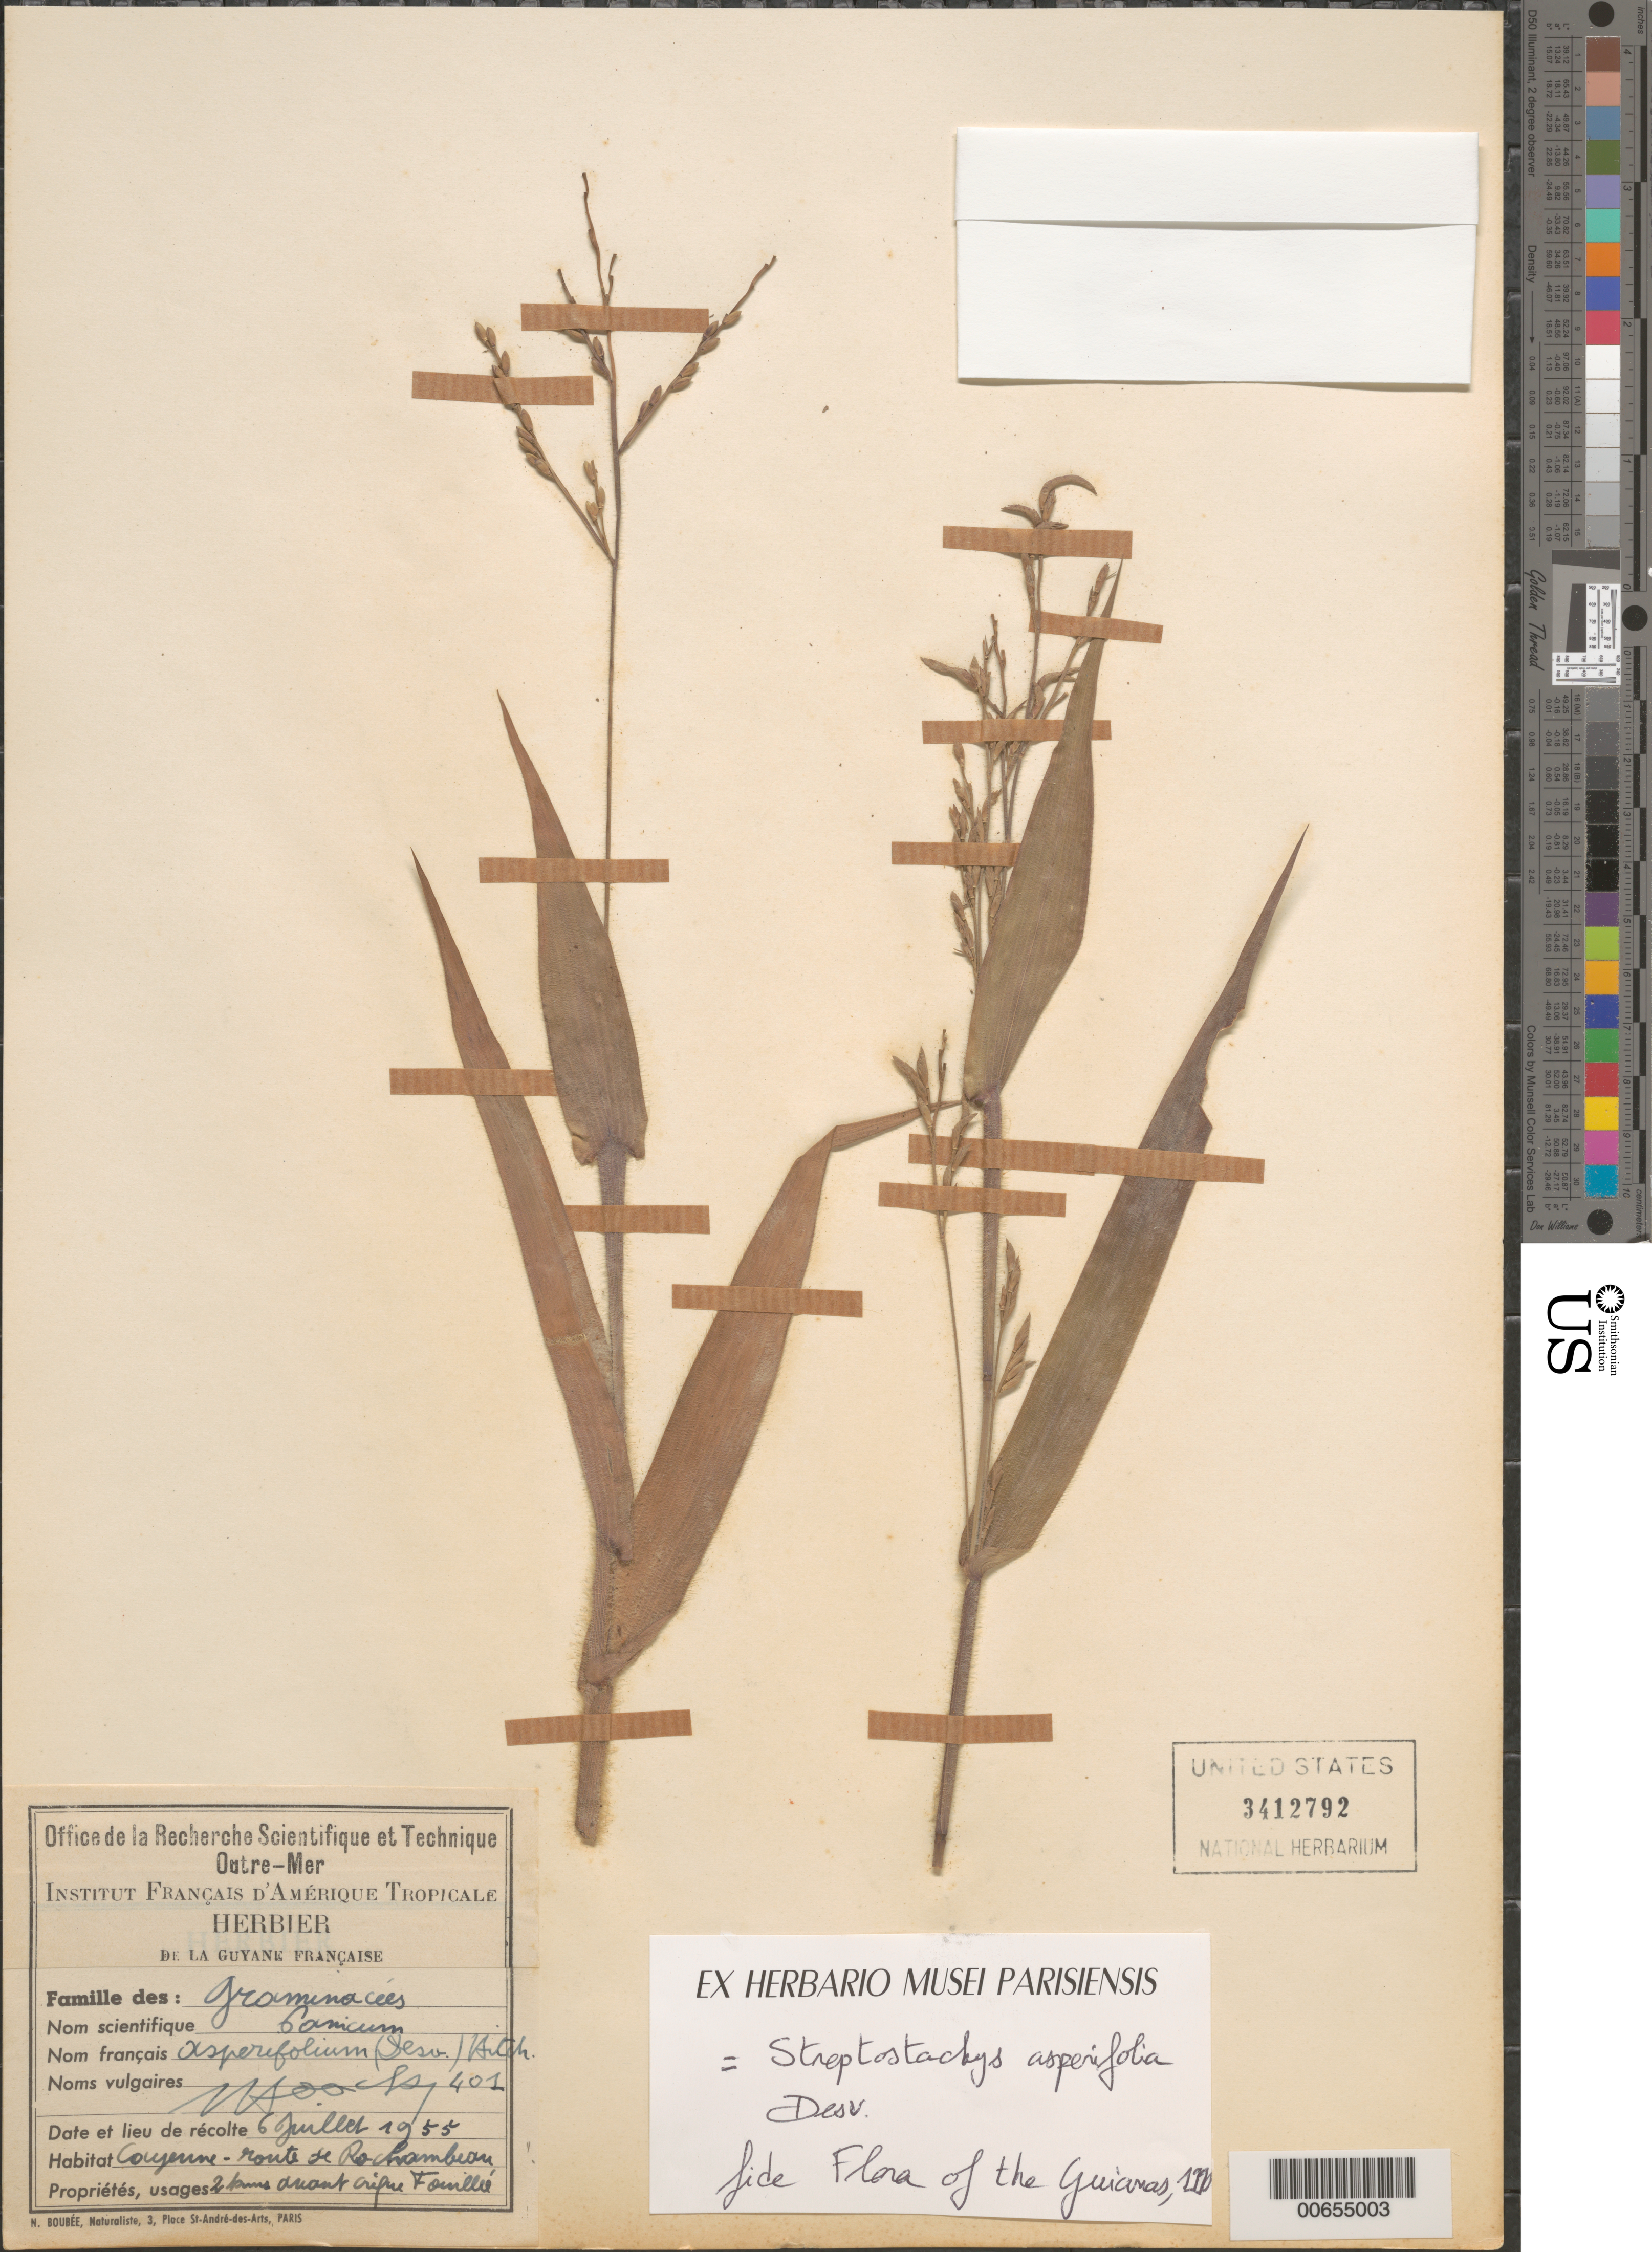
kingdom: Plantae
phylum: Tracheophyta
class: Liliopsida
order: Poales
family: Poaceae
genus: Streptostachys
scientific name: Streptostachys asperifolia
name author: Desv.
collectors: J. Hoock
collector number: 401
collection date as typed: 6-Jul-55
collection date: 1955-07-06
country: French Guiana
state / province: Cayenne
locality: Cayenne, Route de Rochambeau, 2 km avant Crique Fouilleé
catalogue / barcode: US 3412792